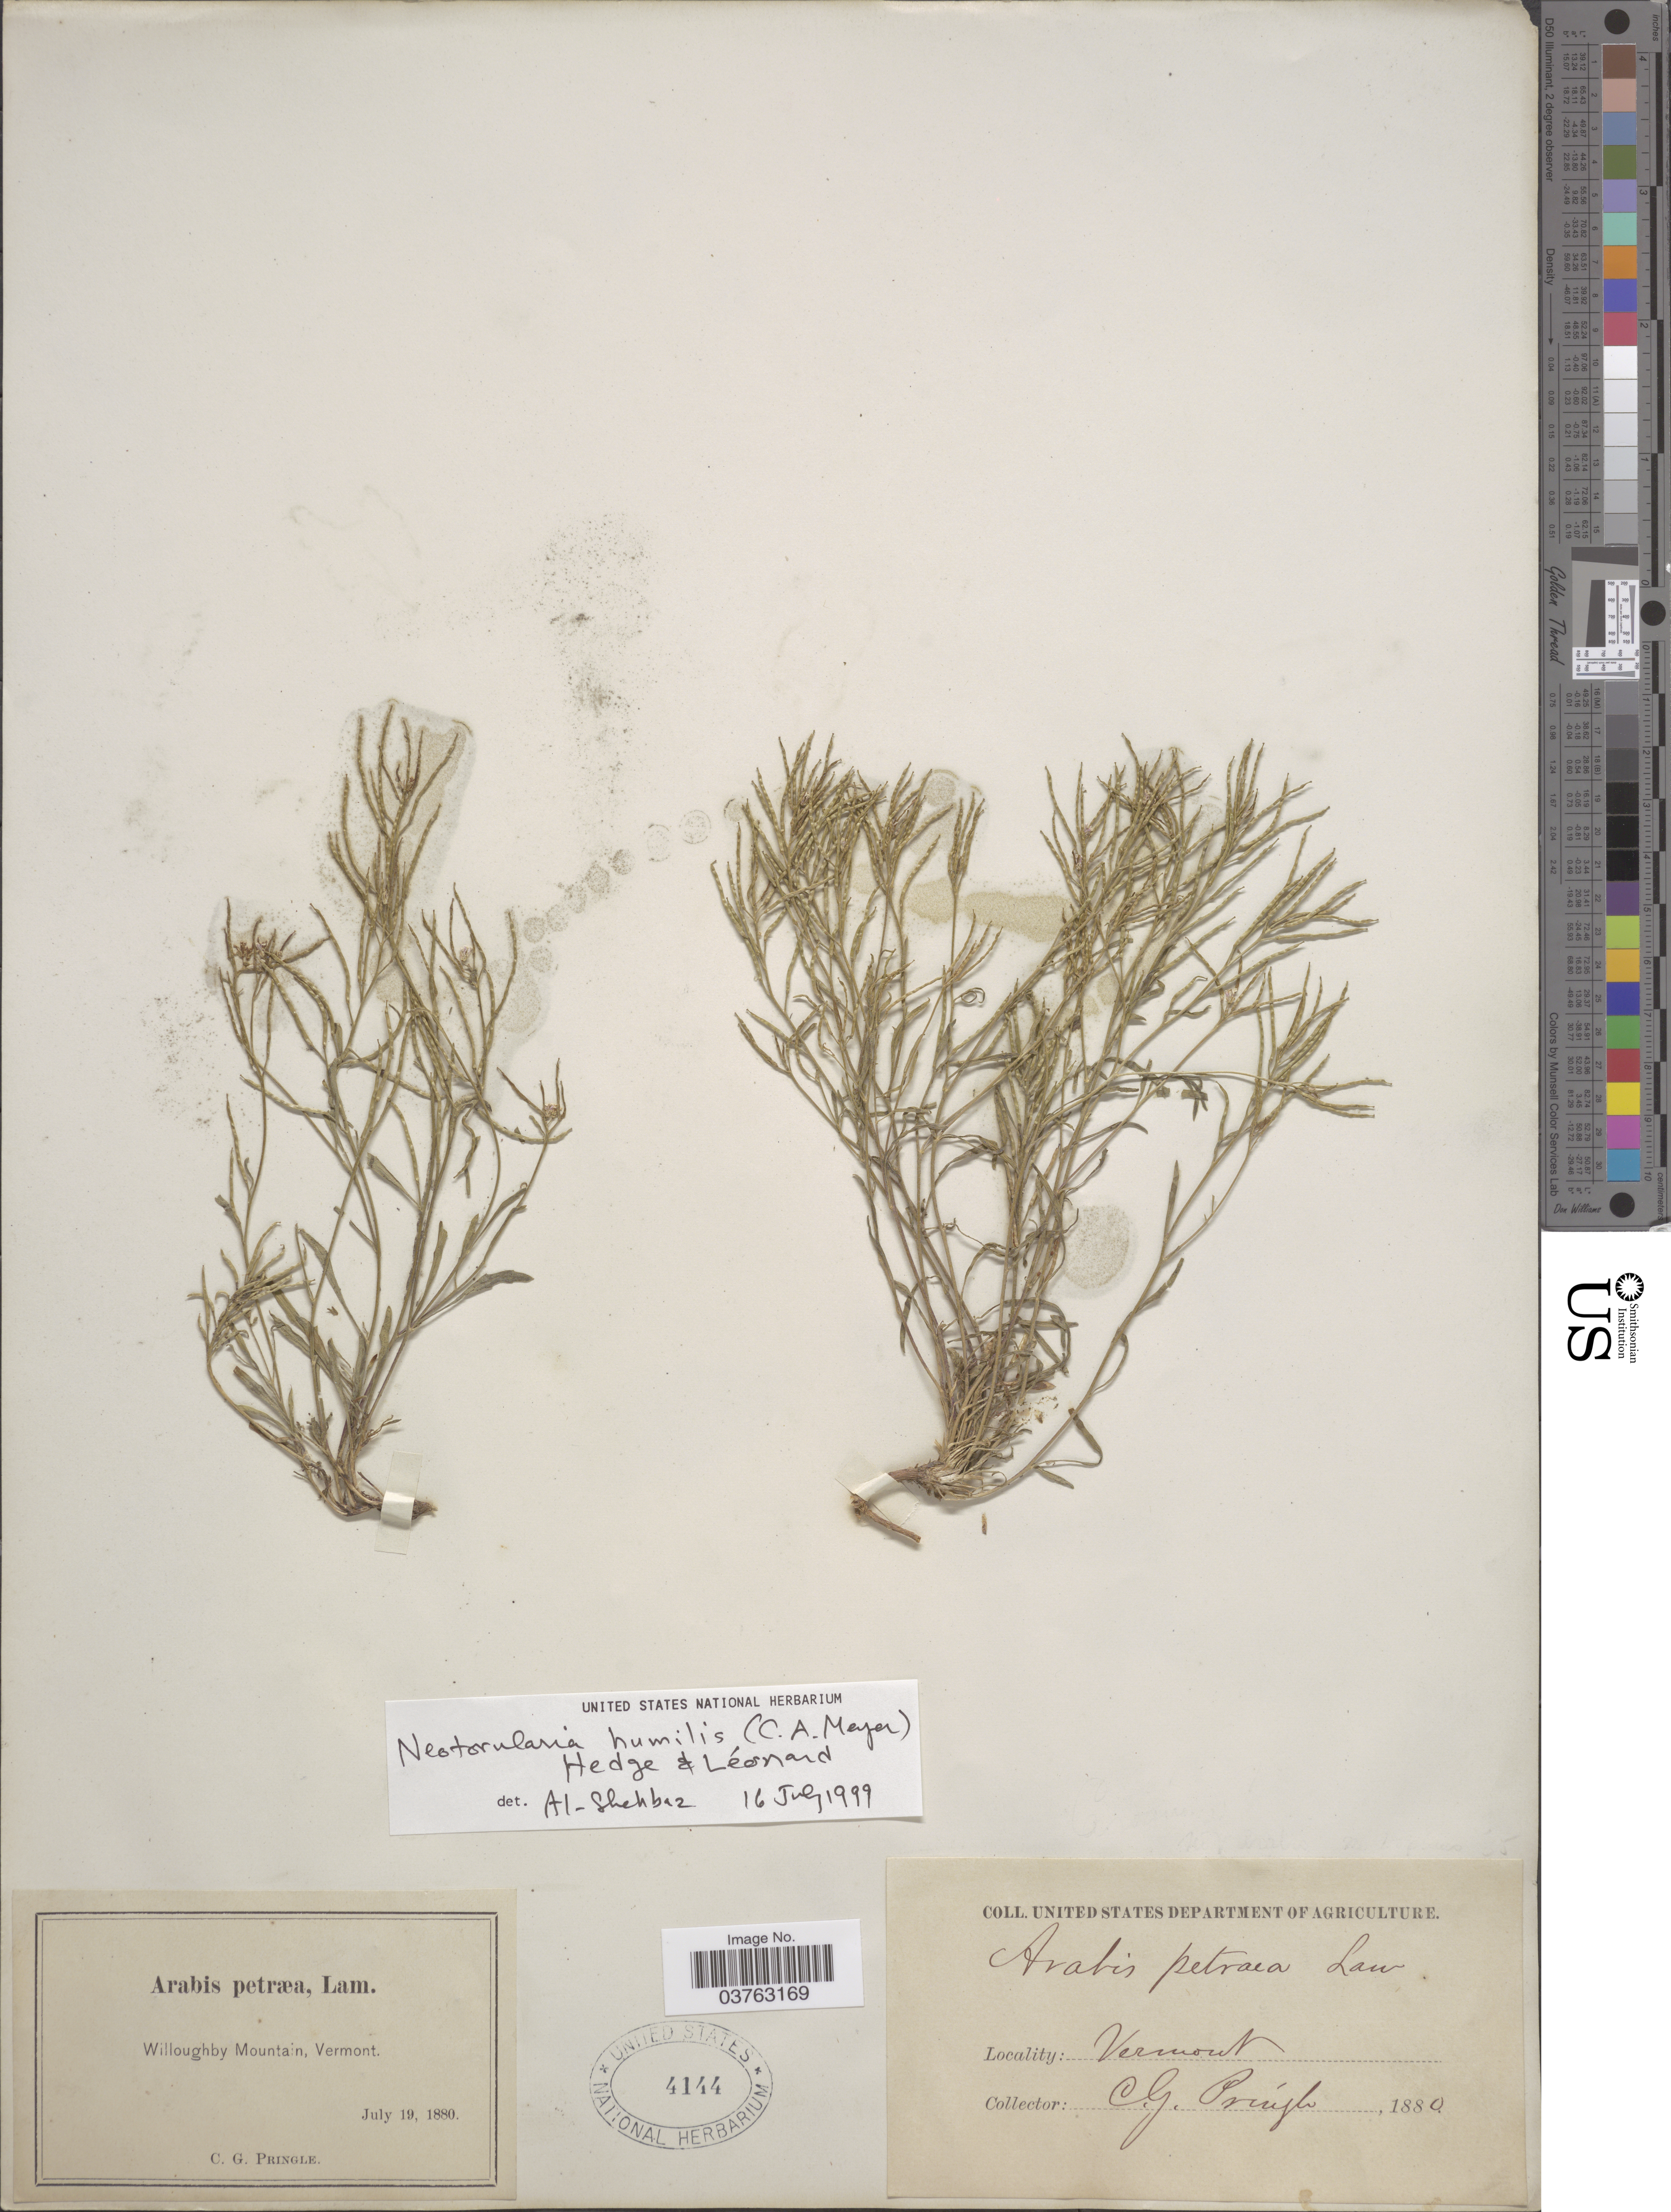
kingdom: Plantae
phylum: Tracheophyta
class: Magnoliopsida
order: Brassicales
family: Brassicaceae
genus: Neotorularia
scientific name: Neotorularia humilis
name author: (C.A. Mey.) Hedge & J. Léonard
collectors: C. G. Pringle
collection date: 1880-07-19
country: United States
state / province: Vermont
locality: Willoughby Mountain.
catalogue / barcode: US 4144